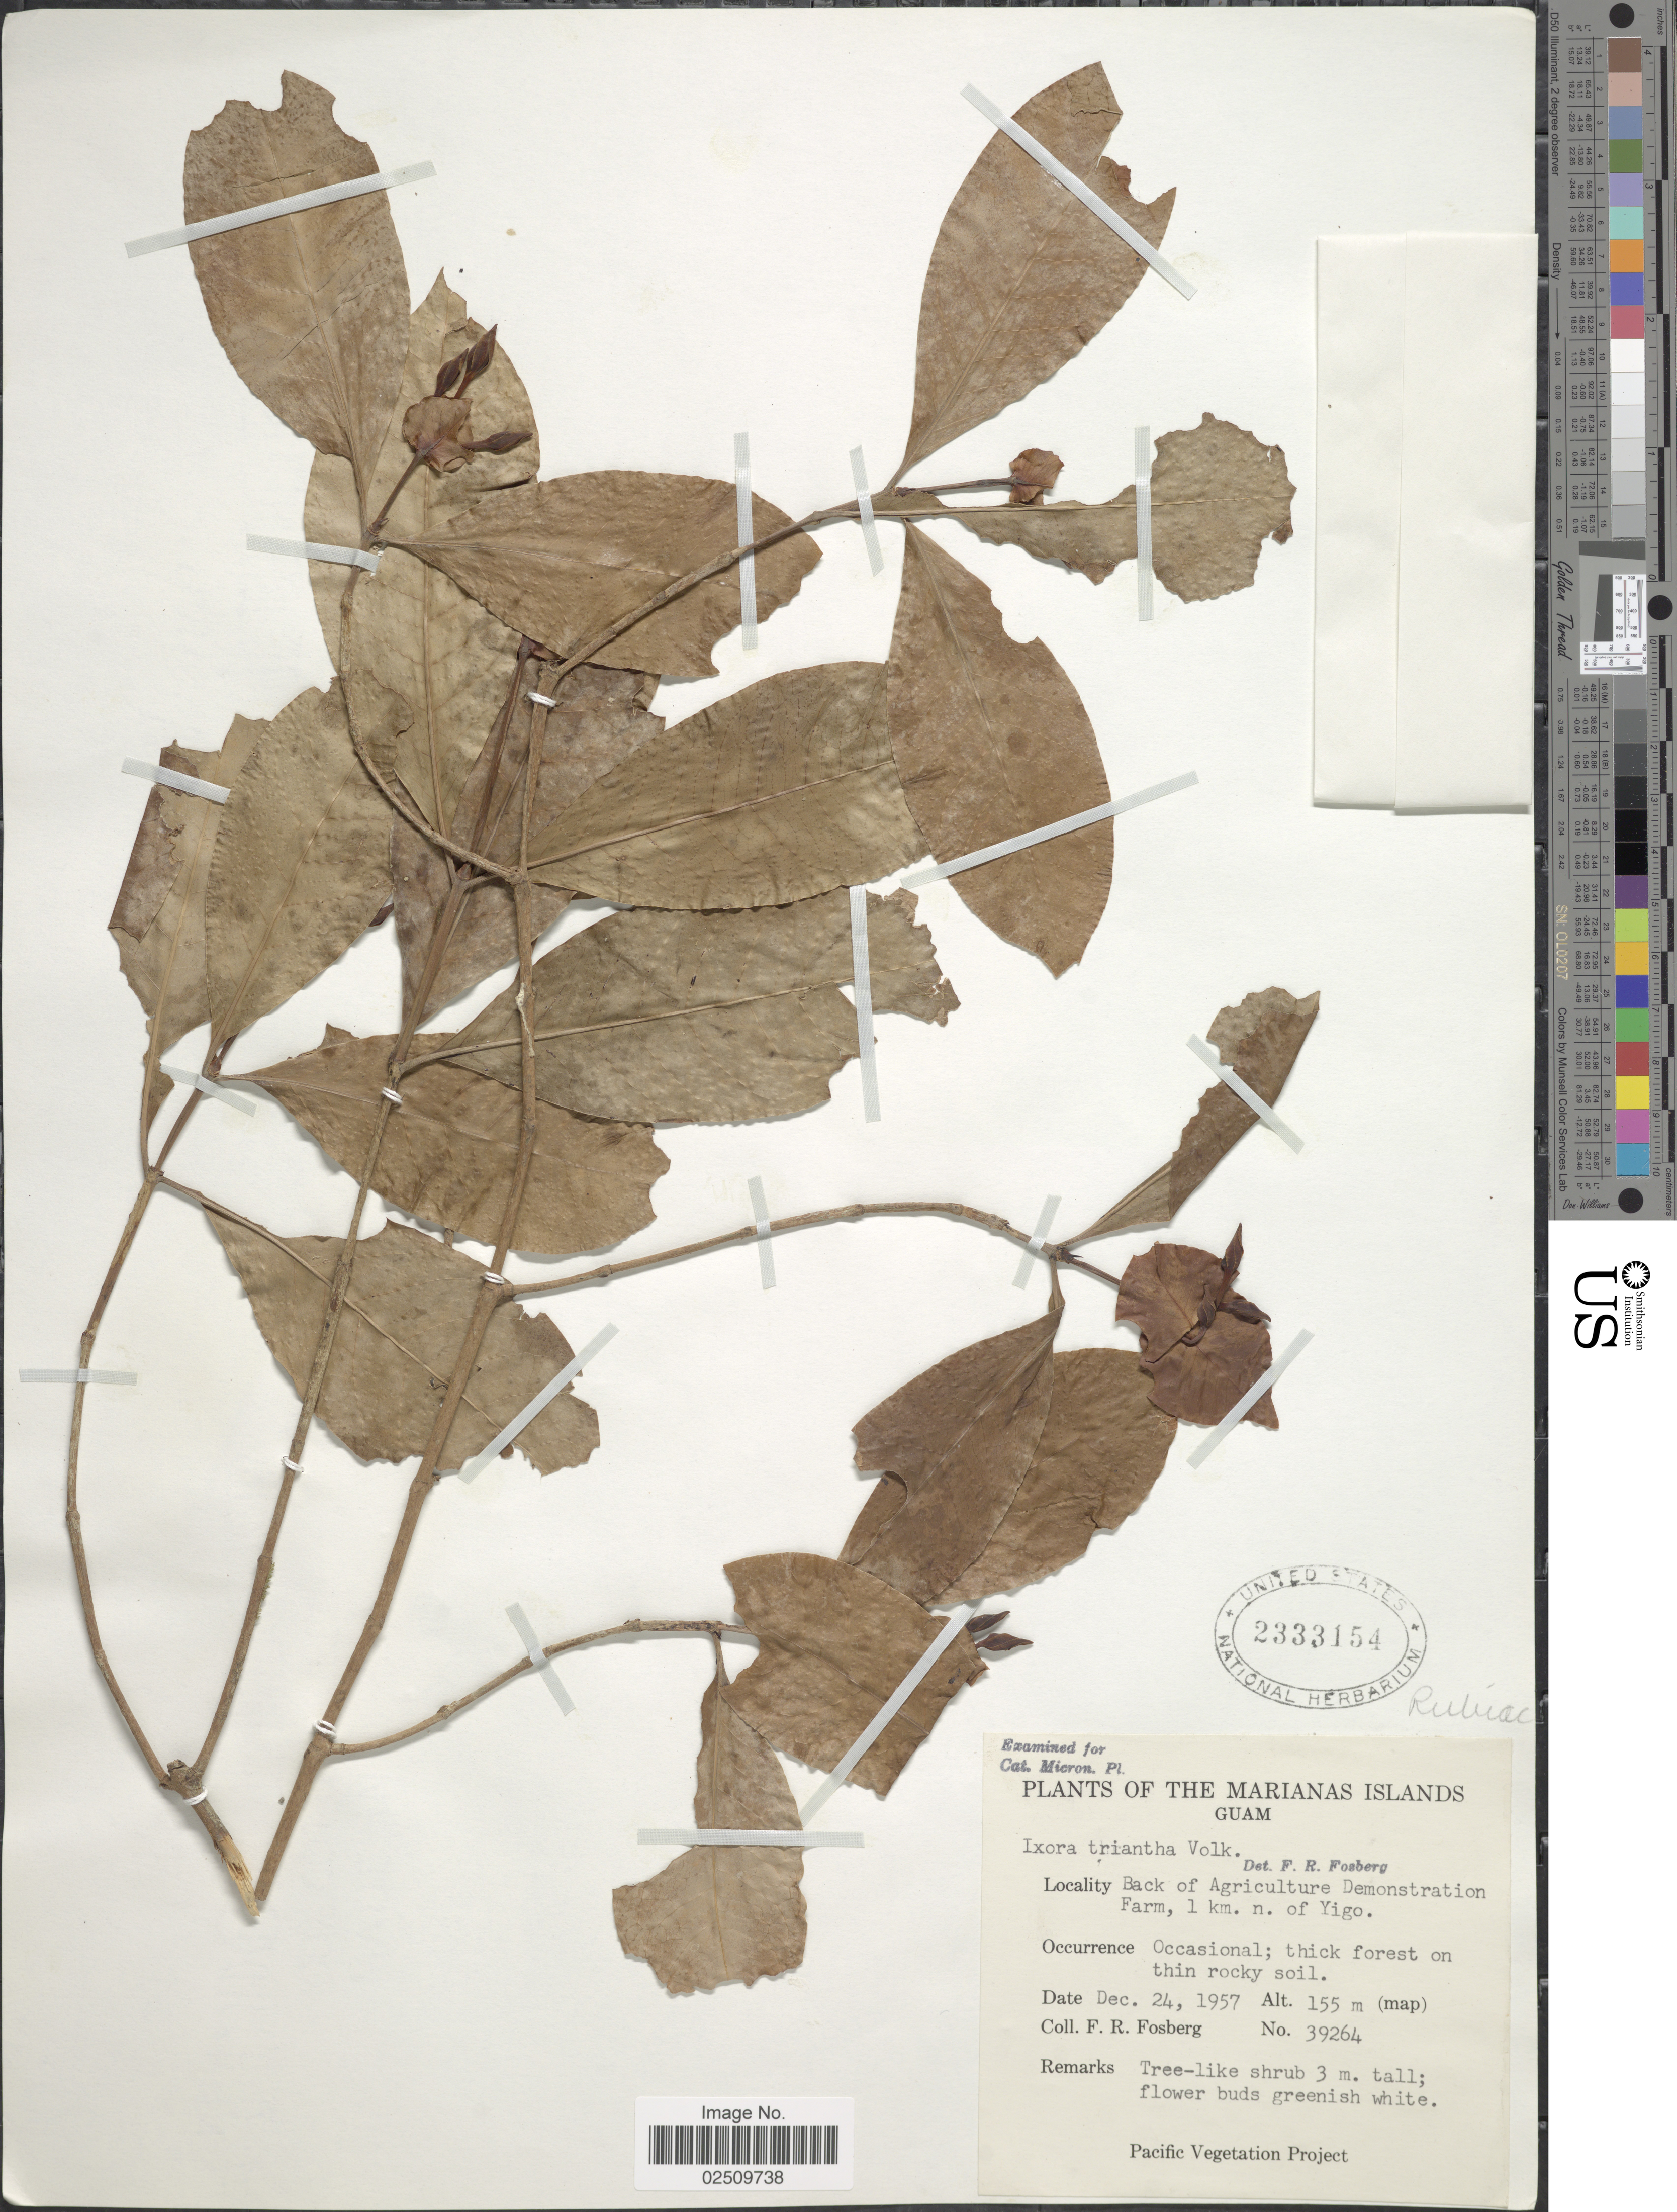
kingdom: Plantae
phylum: Tracheophyta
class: Magnoliopsida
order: Gentianales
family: Rubiaceae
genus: Ixora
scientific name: Ixora triantha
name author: Volkens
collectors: F. R. Fosberg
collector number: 39264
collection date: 1957-12-24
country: Guam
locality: The Marianas Islands, Back of Agriculture Demonstration Farm, 1 km n of Yigo, Occasional; thick forest on thin rocky soil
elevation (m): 155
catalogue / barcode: US 2333154